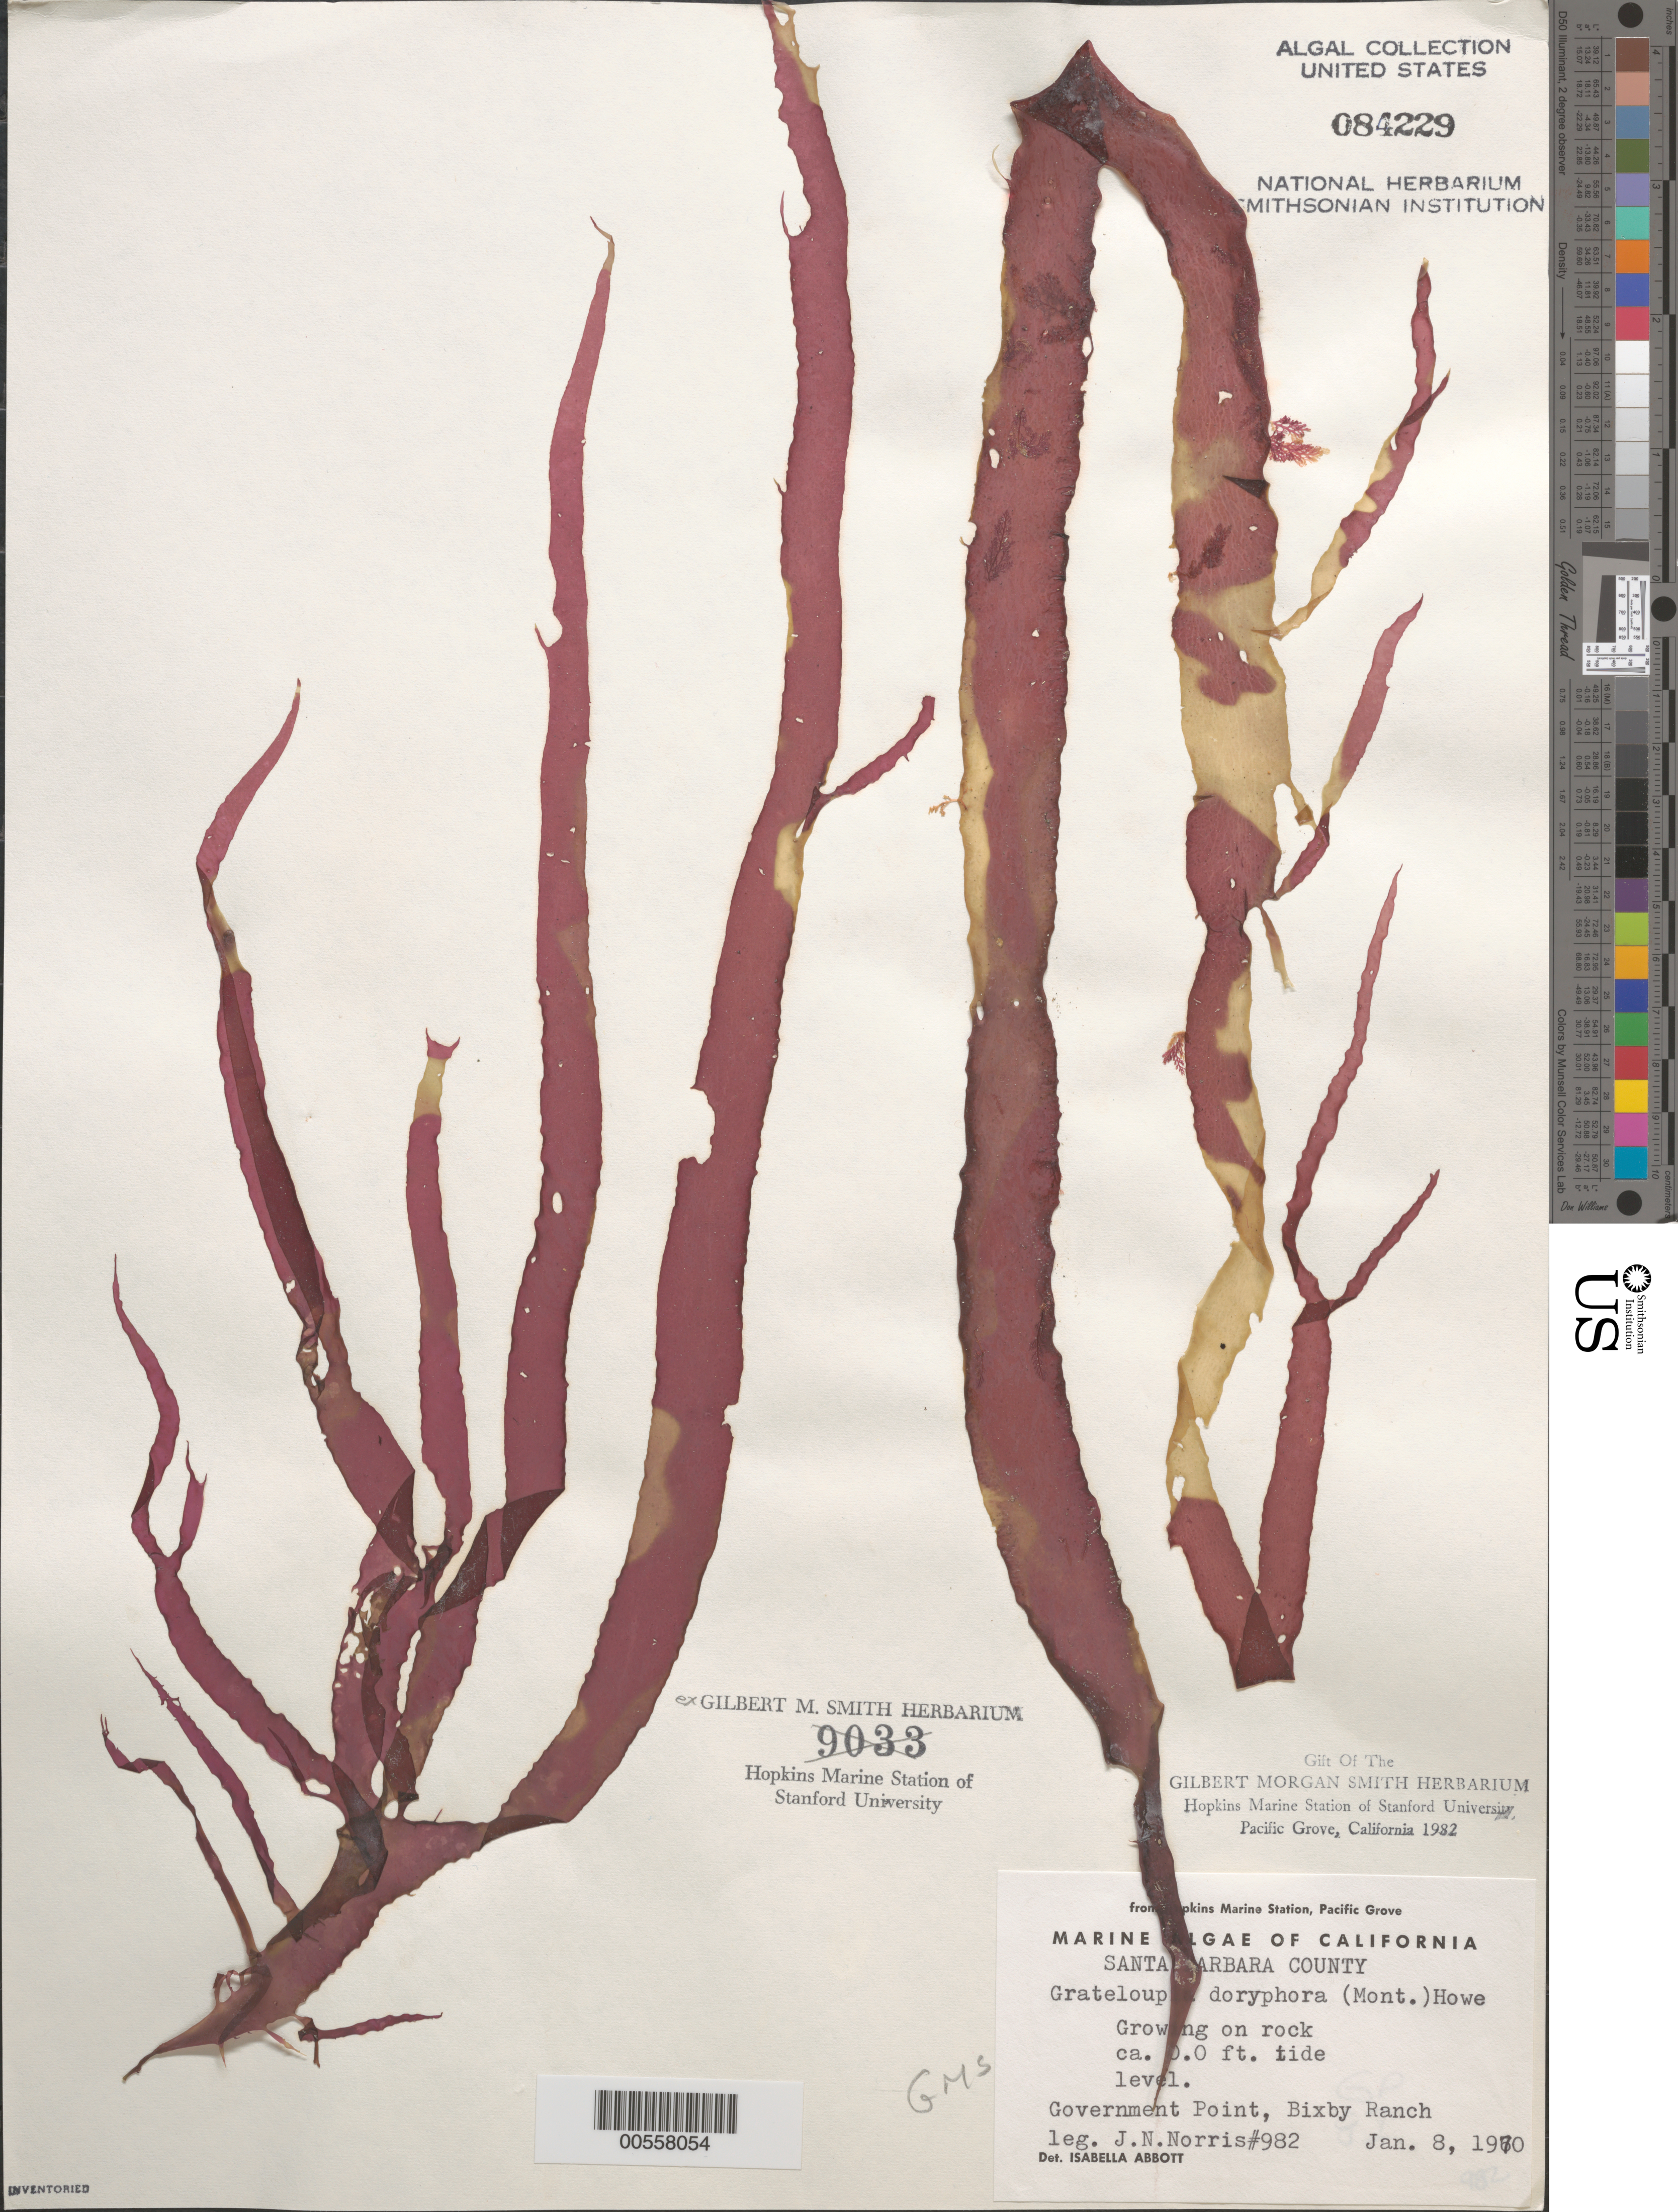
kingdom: Plantae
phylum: Rhodophyta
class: Florideophyceae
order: Halymeniales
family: Halymeniaceae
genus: Grateloupia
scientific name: Grateloupia doryphora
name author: (Mont.) Howe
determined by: Abbott, Isabella A.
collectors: J. N. Norris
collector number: JN-982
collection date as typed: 08 Jan 1970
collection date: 1970-01-08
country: United States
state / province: California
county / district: Santa Barbara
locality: Government Point, Bixby Ranch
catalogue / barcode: US 84229